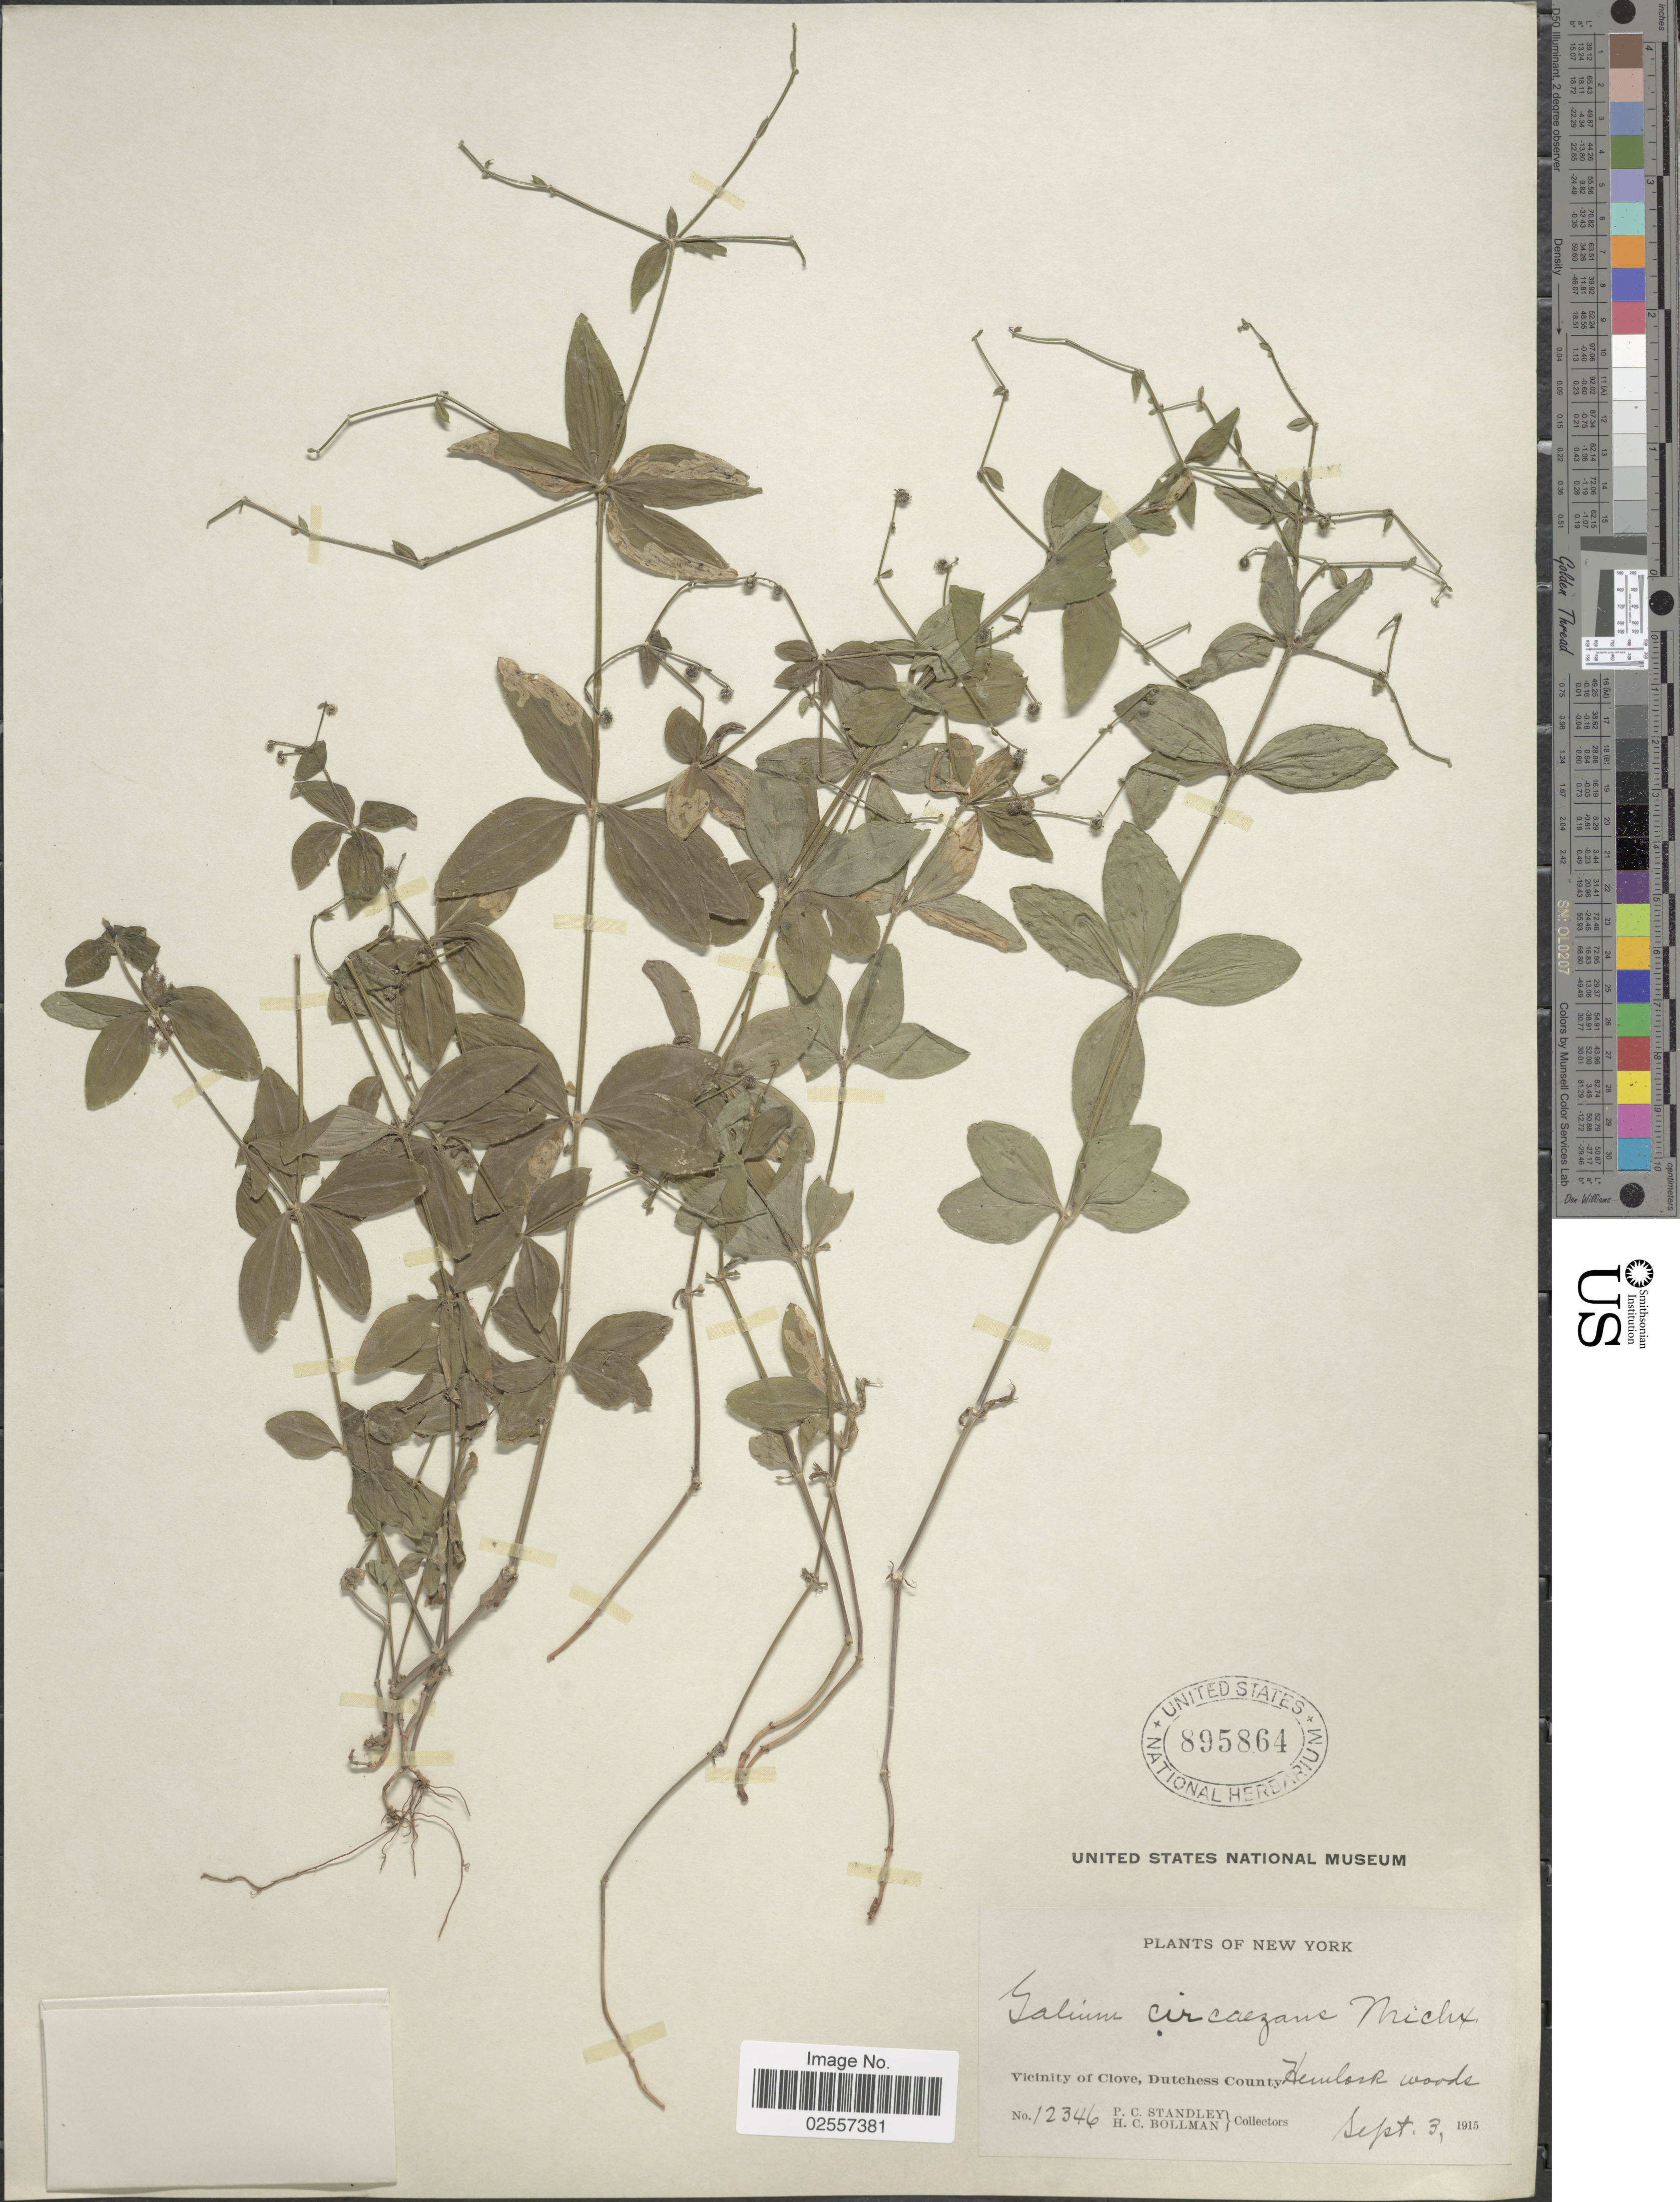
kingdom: Plantae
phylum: Tracheophyta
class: Magnoliopsida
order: Gentianales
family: Rubiaceae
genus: Galium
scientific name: Galium circaezans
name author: Michx.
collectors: P. C. Standley & H. C. Bollman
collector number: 12346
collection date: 1915-09-03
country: United States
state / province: New York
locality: Vicinity of Clove, Dutchess County. Hemlock woods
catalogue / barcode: US 895864